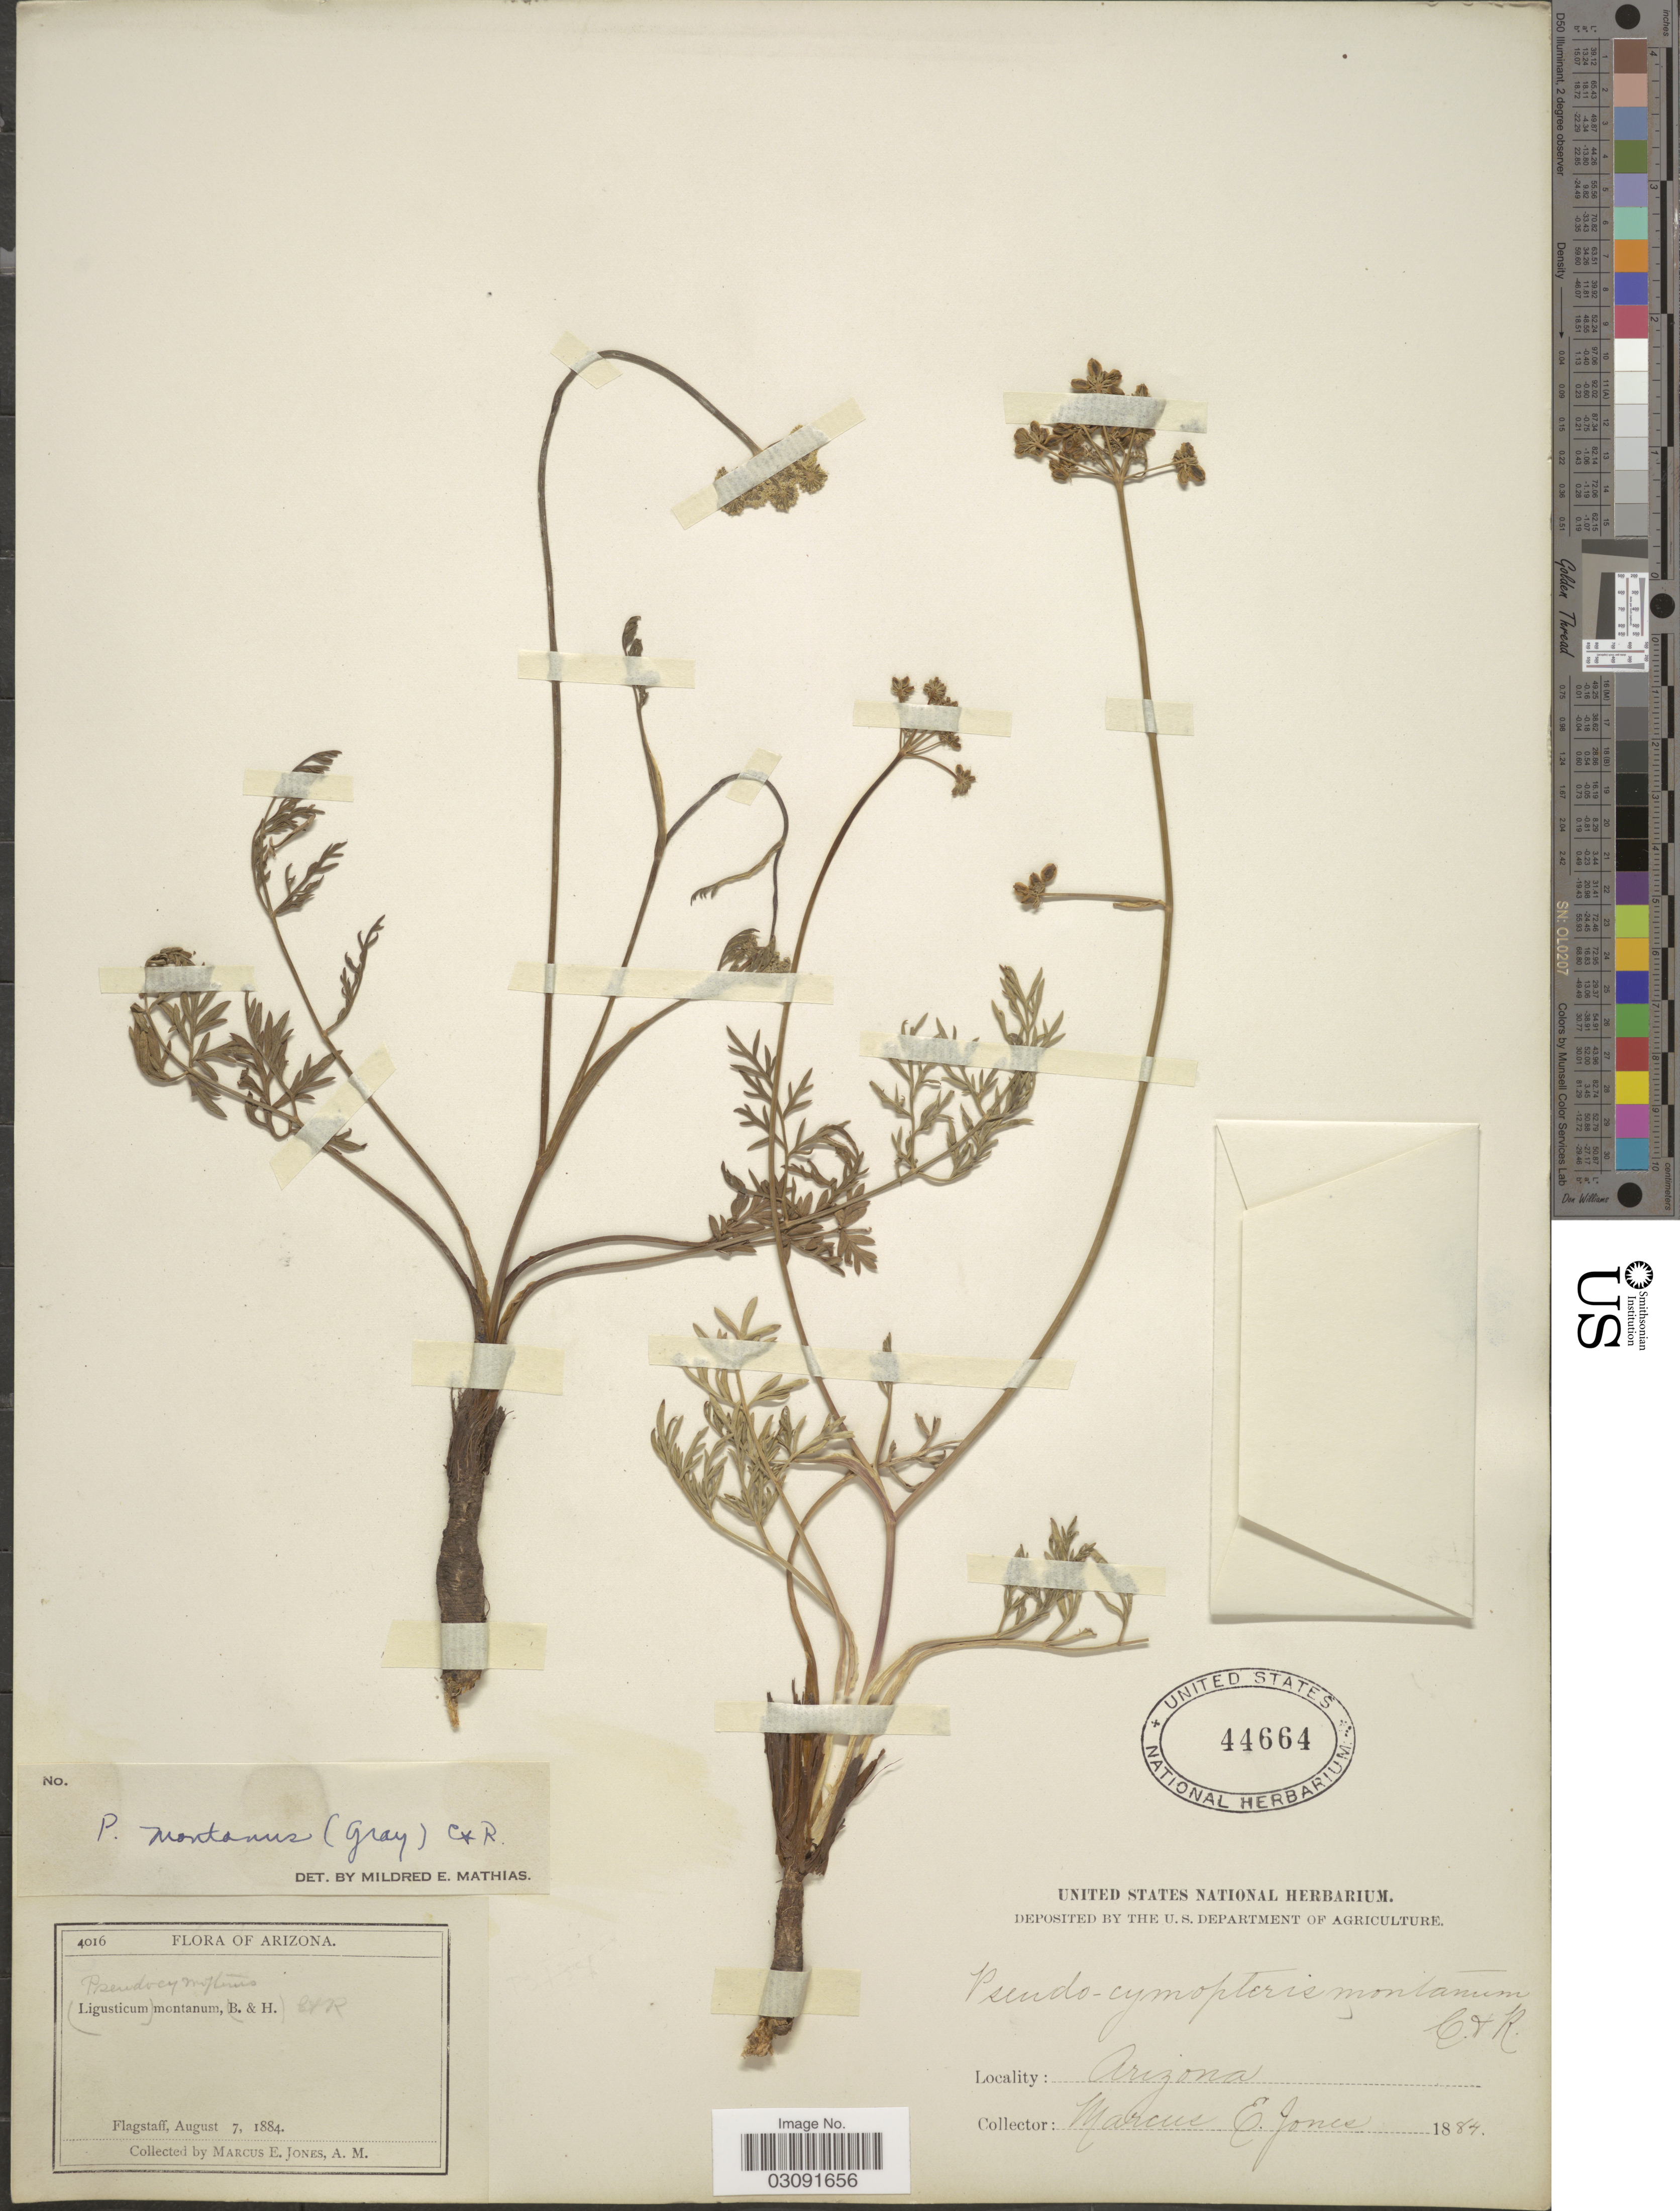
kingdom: Plantae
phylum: Tracheophyta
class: Magnoliopsida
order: Apiales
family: Apiaceae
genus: Pseudocymopterus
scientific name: Pseudocymopterus montanus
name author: (A. Gray) J.M. Coult. & Rose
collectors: M. E. Jones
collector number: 4016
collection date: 1884-08-07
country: United States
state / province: Arizona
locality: Flagstaff.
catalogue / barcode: US 44664